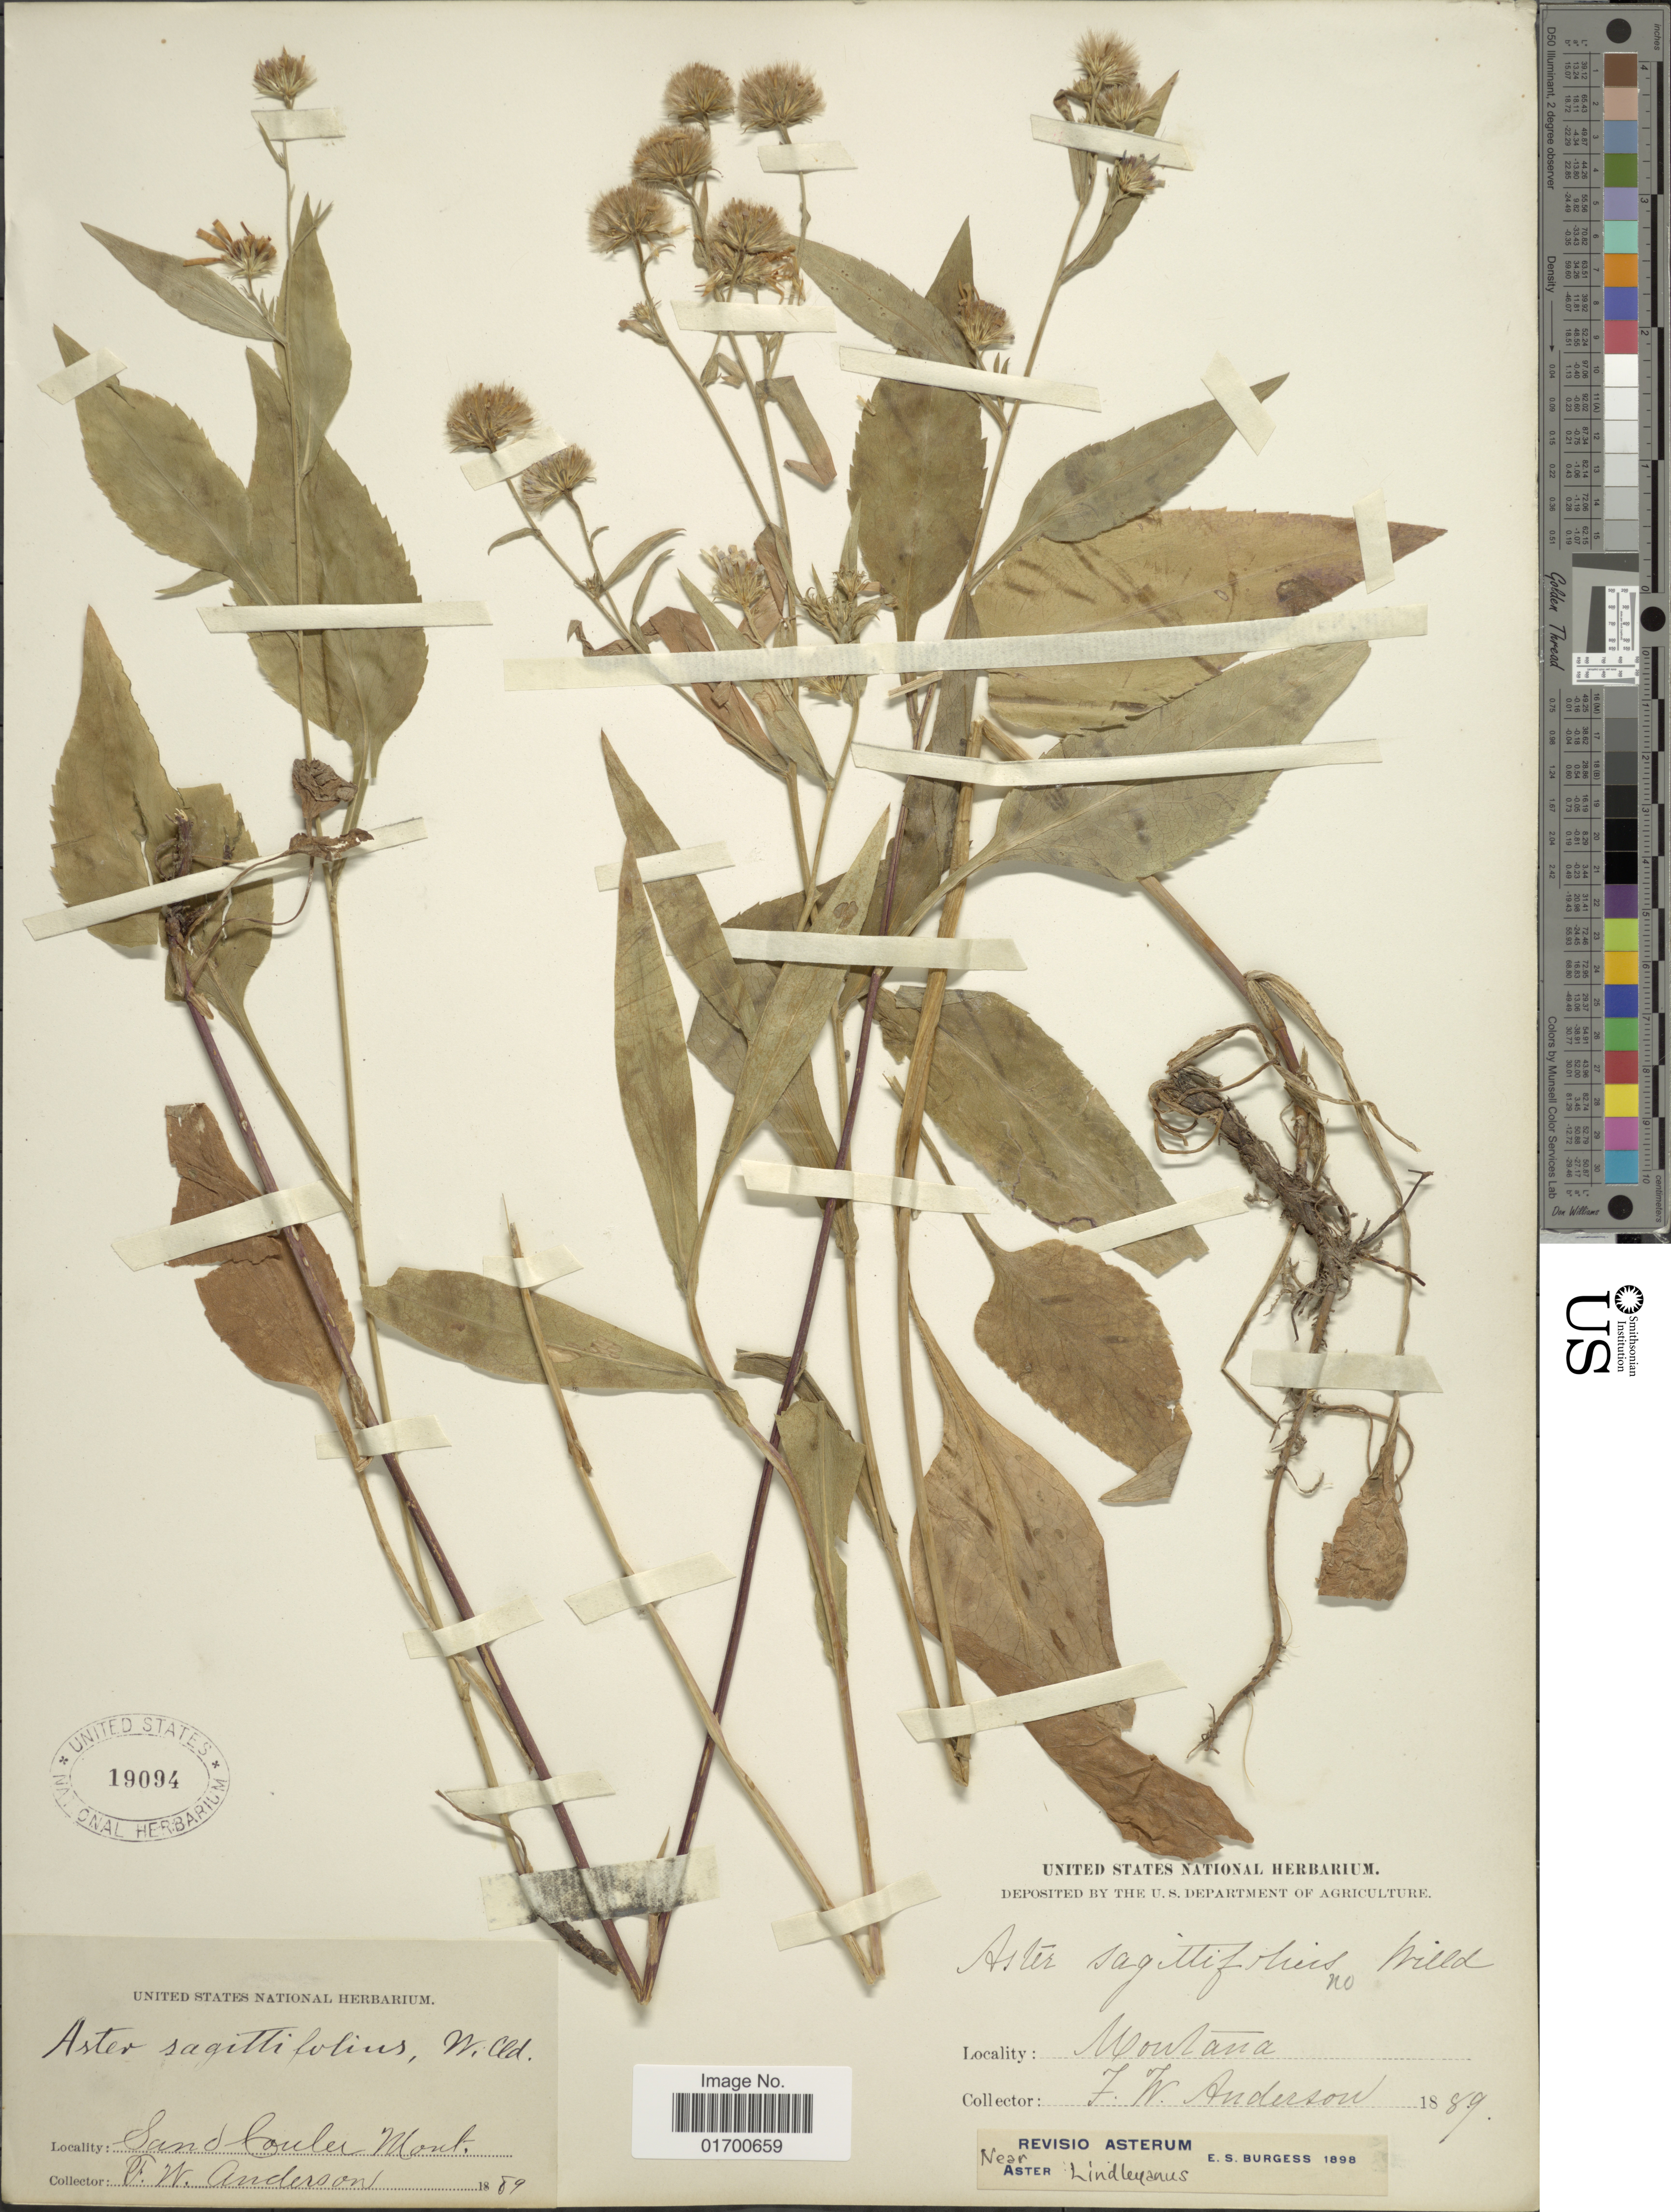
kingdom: Plantae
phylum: Tracheophyta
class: Magnoliopsida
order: Asterales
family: Asteraceae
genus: Symphyotrichum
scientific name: Symphyotrichum ciliolatum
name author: (Lindl.) Á. Löve & D. Löve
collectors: F. W. Anderson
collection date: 1889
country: United States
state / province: Montana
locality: Sand Coulee, Mont.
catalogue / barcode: US 19094